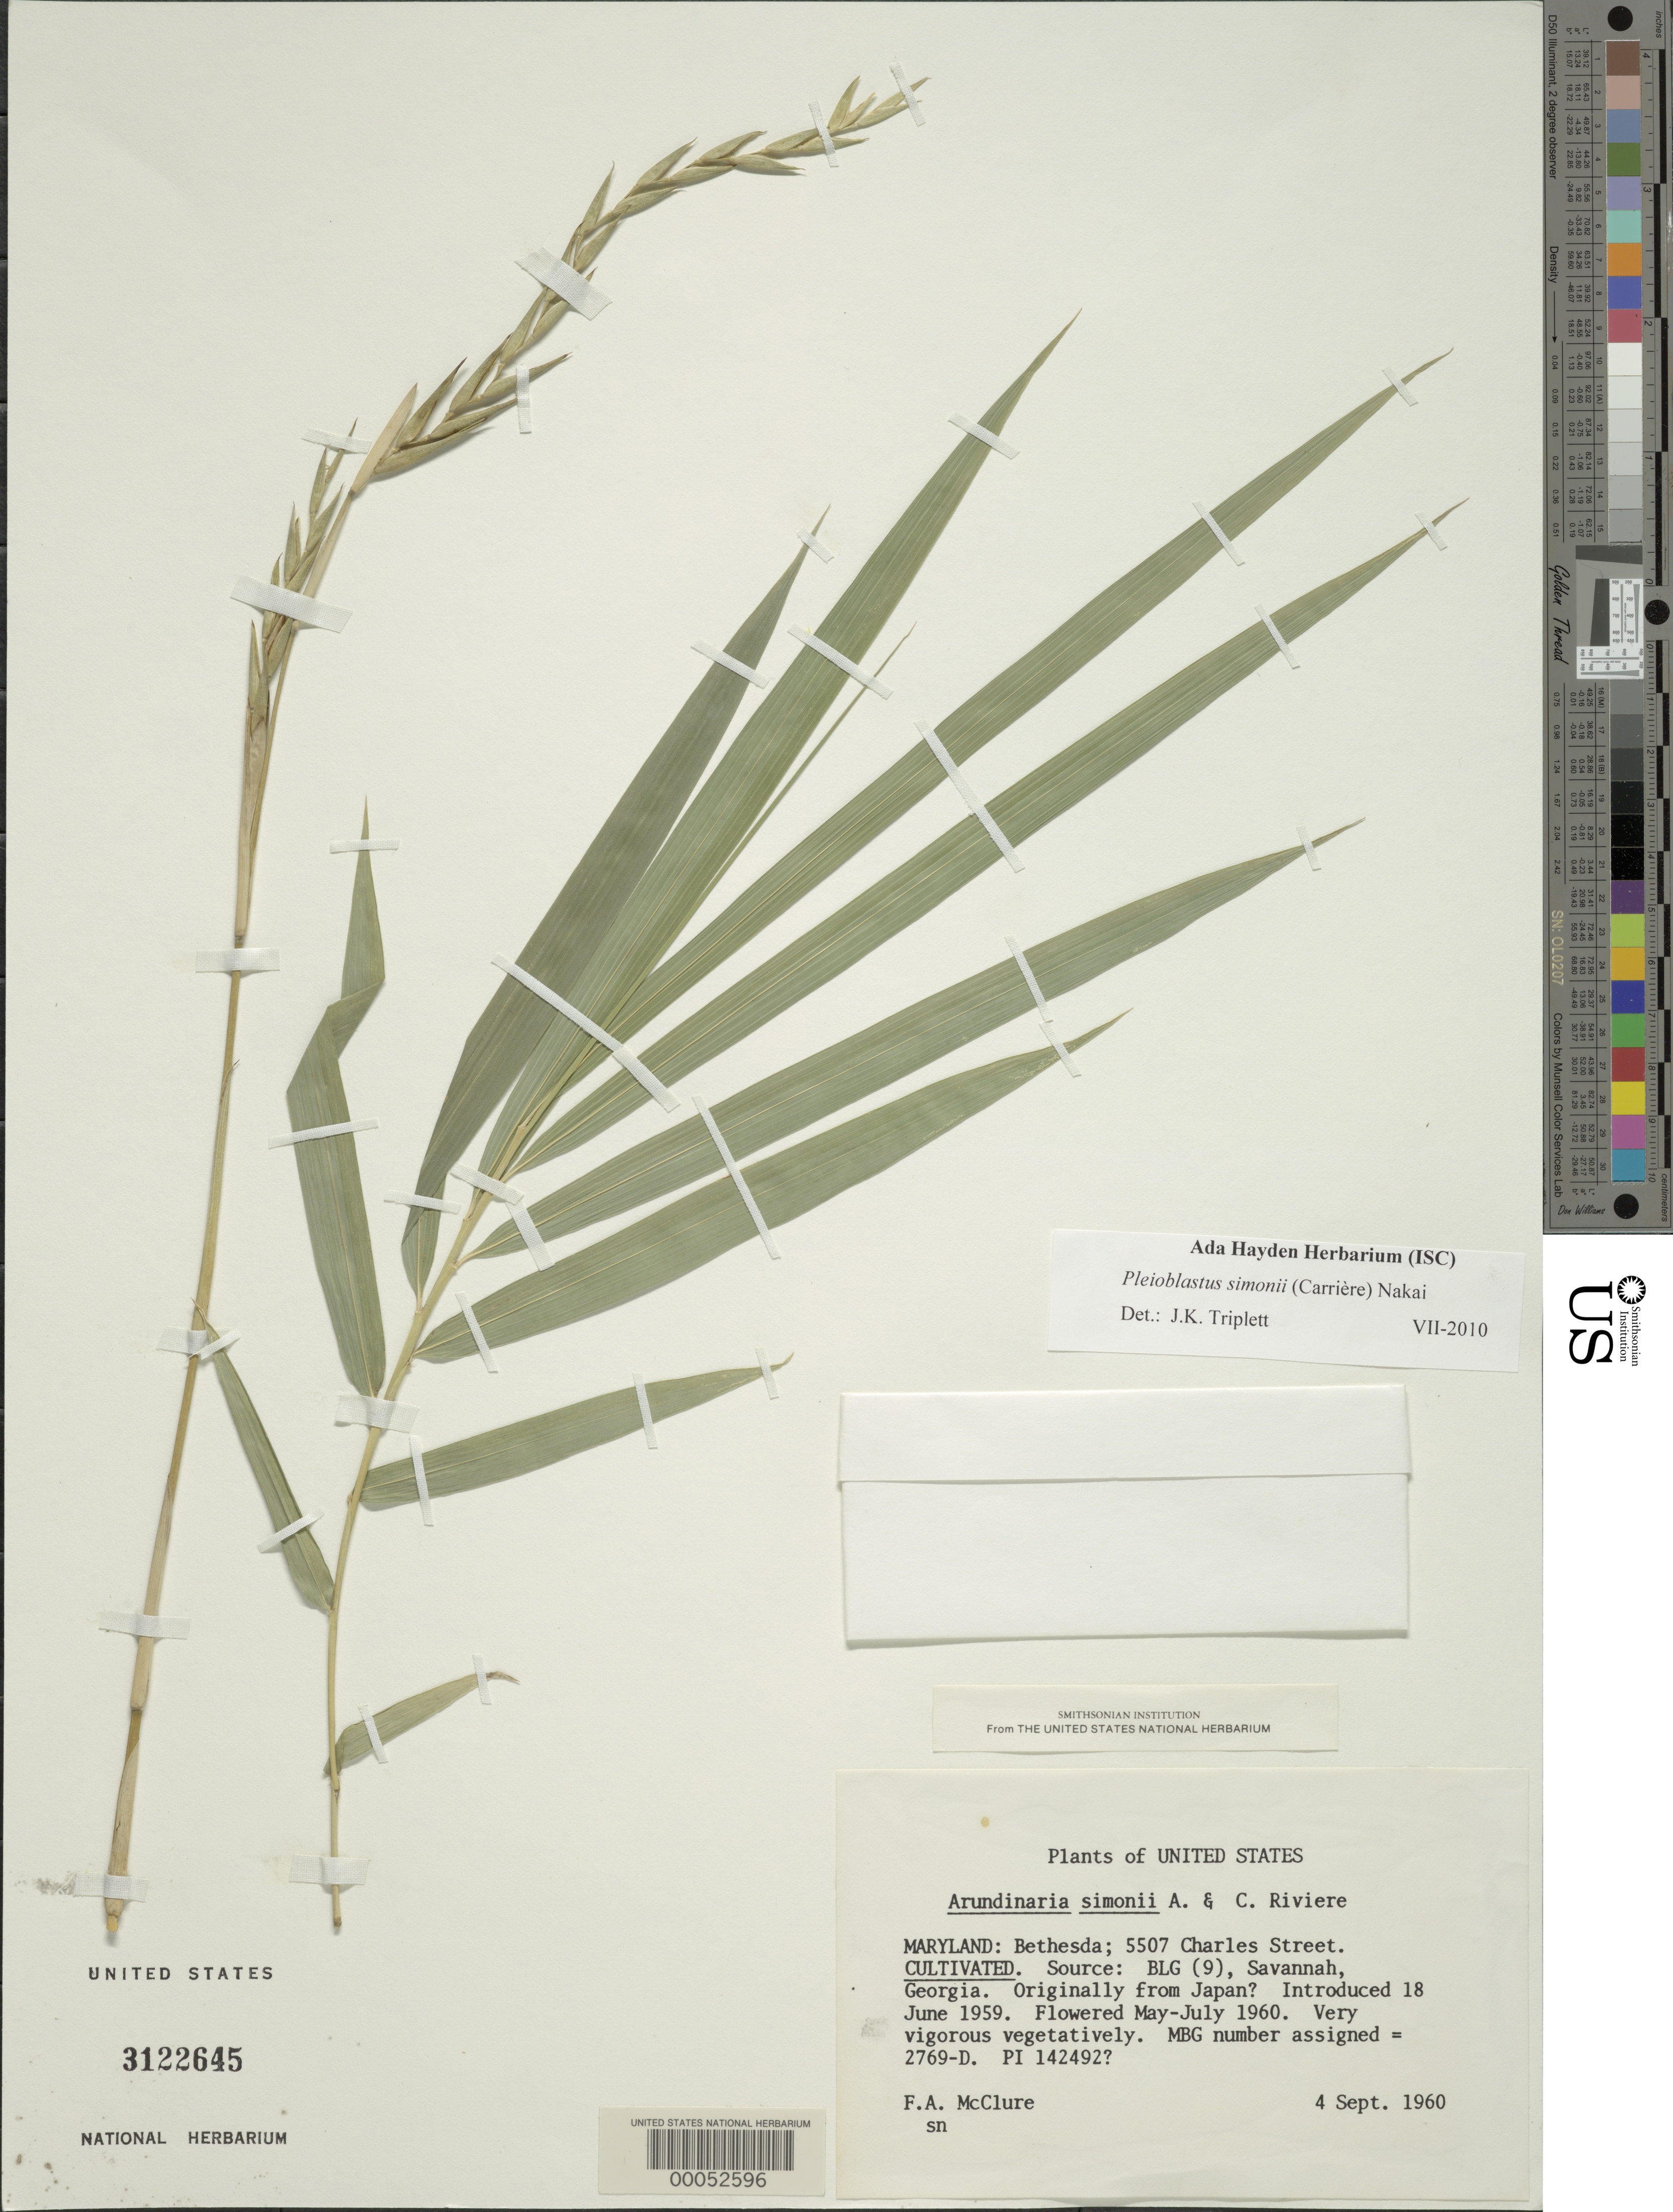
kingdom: Plantae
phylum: Tracheophyta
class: Liliopsida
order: Poales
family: Poaceae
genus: Pleioblastus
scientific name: Pleioblastus simonii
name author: (Carrière) Nakai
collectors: F. A. McClure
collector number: MBG 2769-D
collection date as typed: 04 Sep 1960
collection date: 1960-09-04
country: United States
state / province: Maryland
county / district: Montgomery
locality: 5507 Charles Street, Bethesda (McClure's garden)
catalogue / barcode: US 3122645